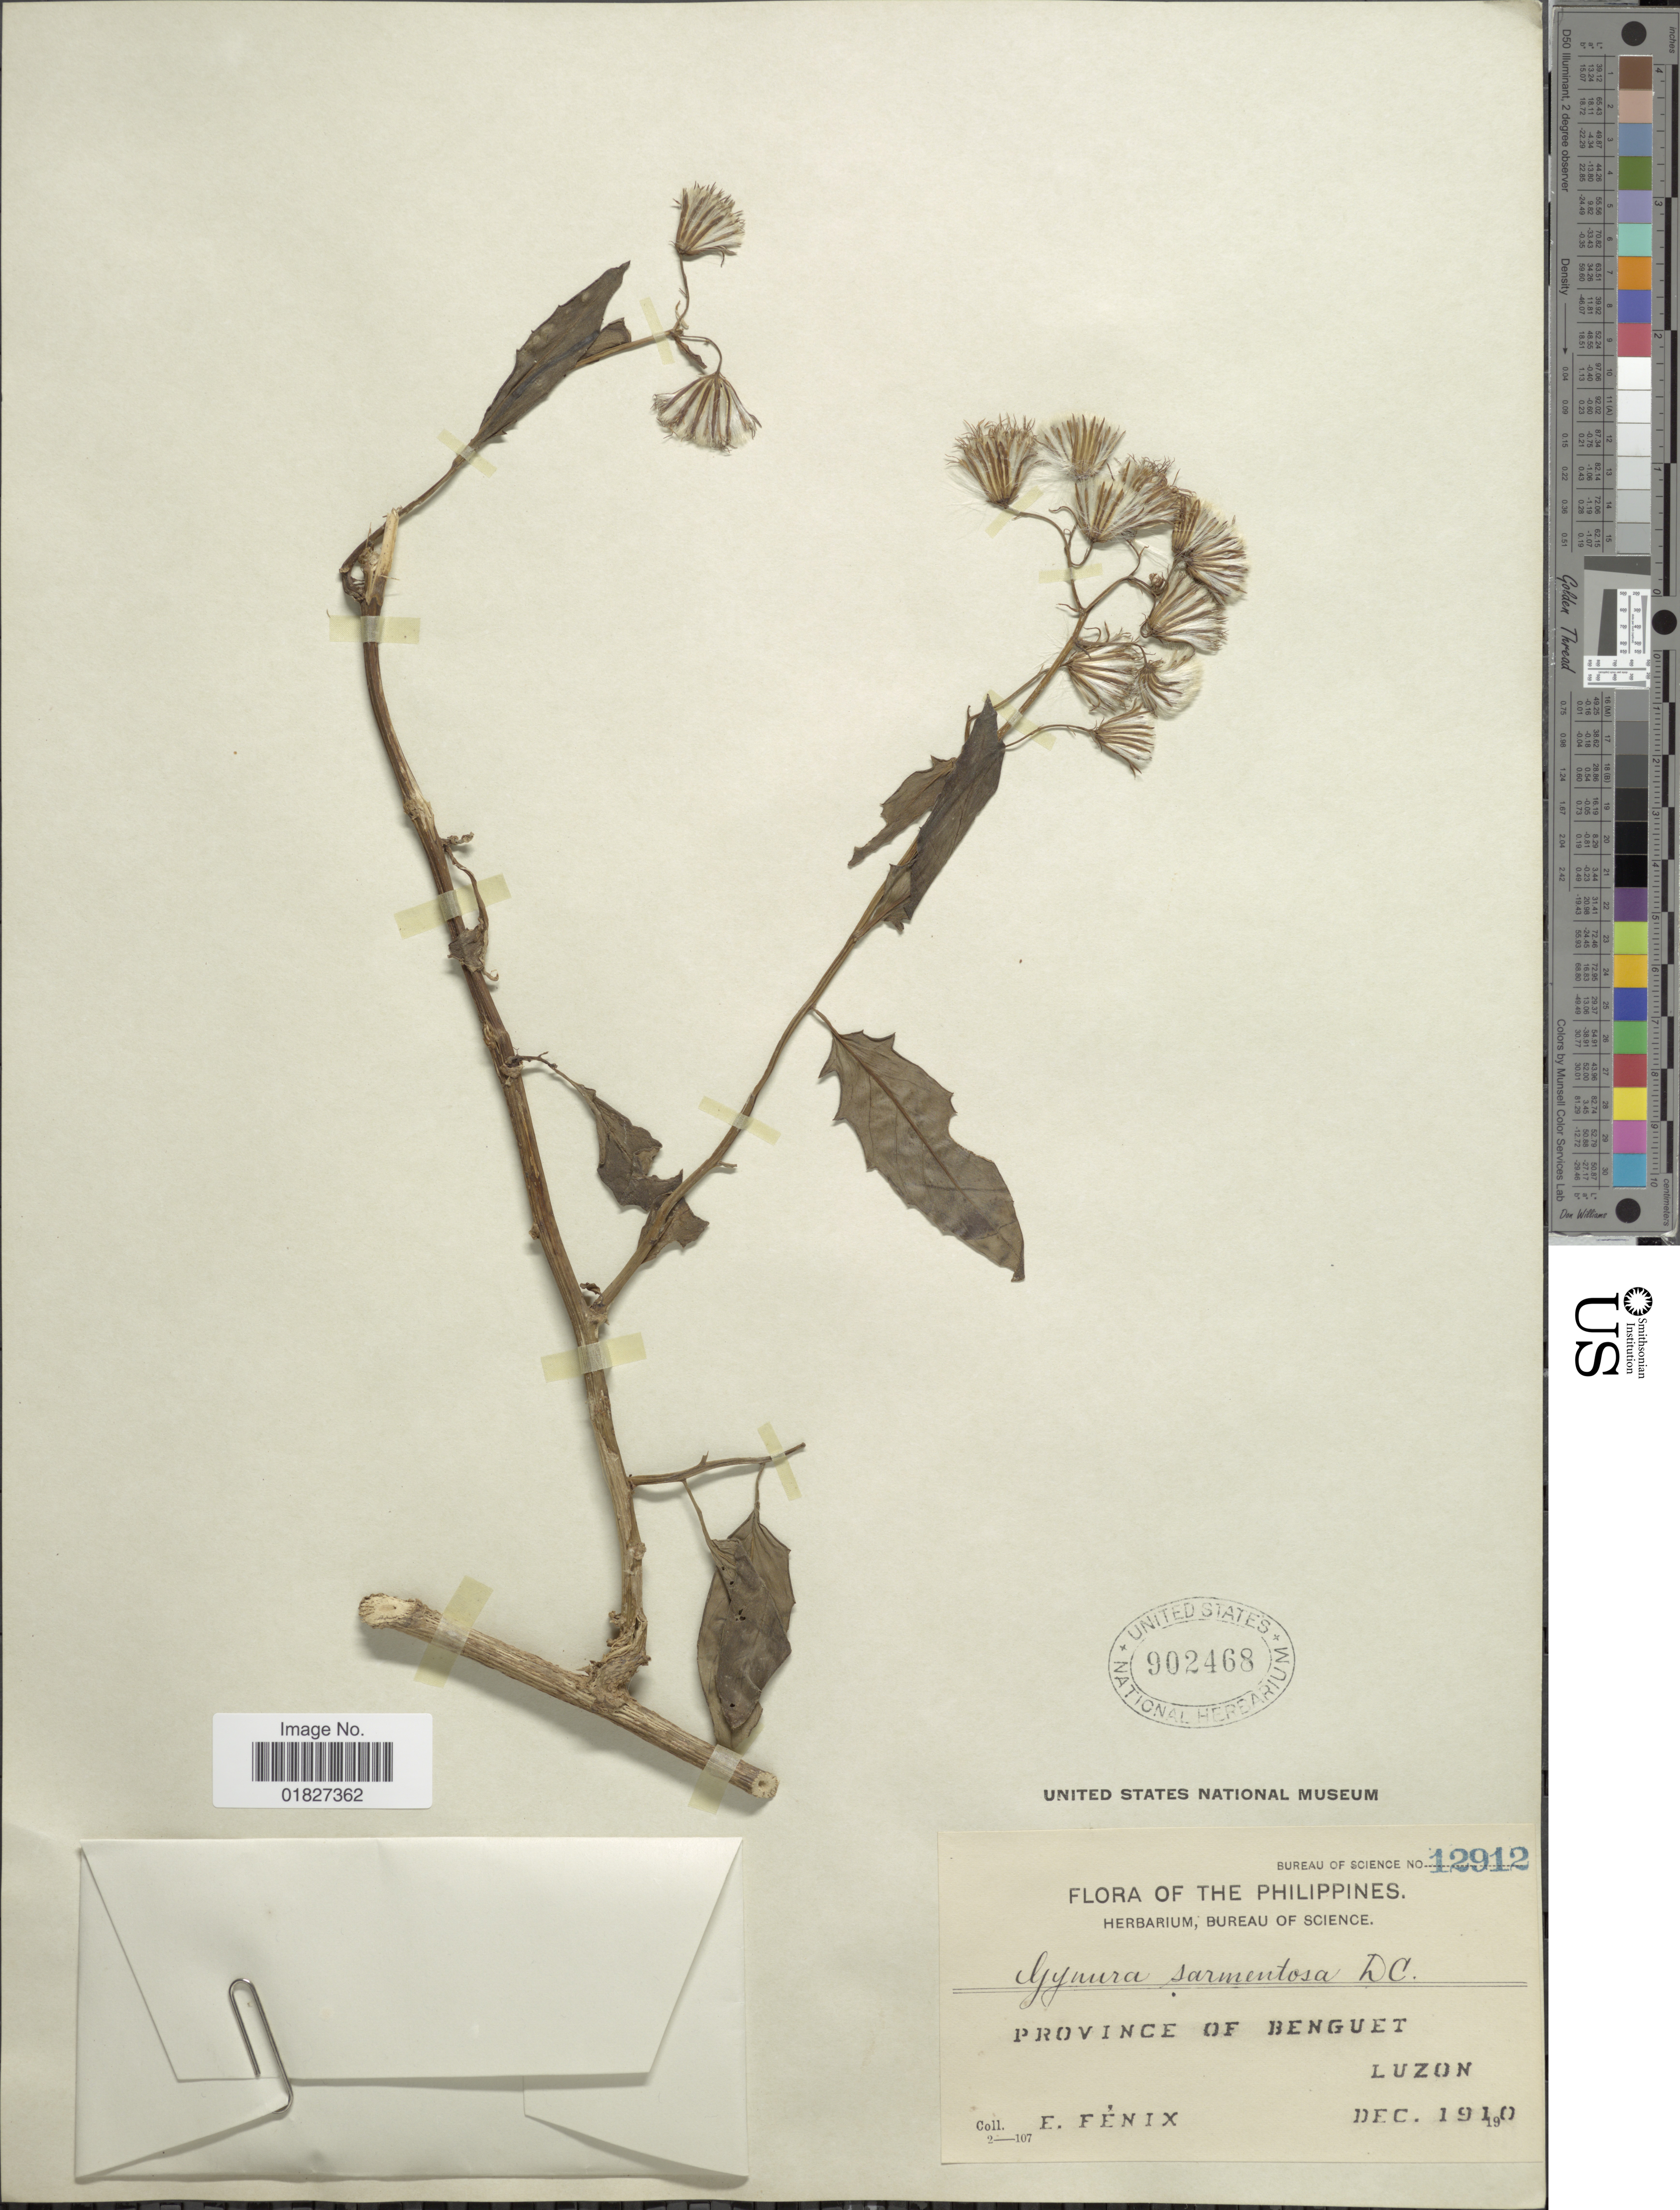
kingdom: Plantae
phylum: Tracheophyta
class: Magnoliopsida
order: Asterales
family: Asteraceae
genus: Gynura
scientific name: Gynura procumbens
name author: (Lour.) Merr.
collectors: E. Fénix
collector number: Bureau of Science 12912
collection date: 1910-12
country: Philippines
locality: Province of Benguet, Luzon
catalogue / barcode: US 902468